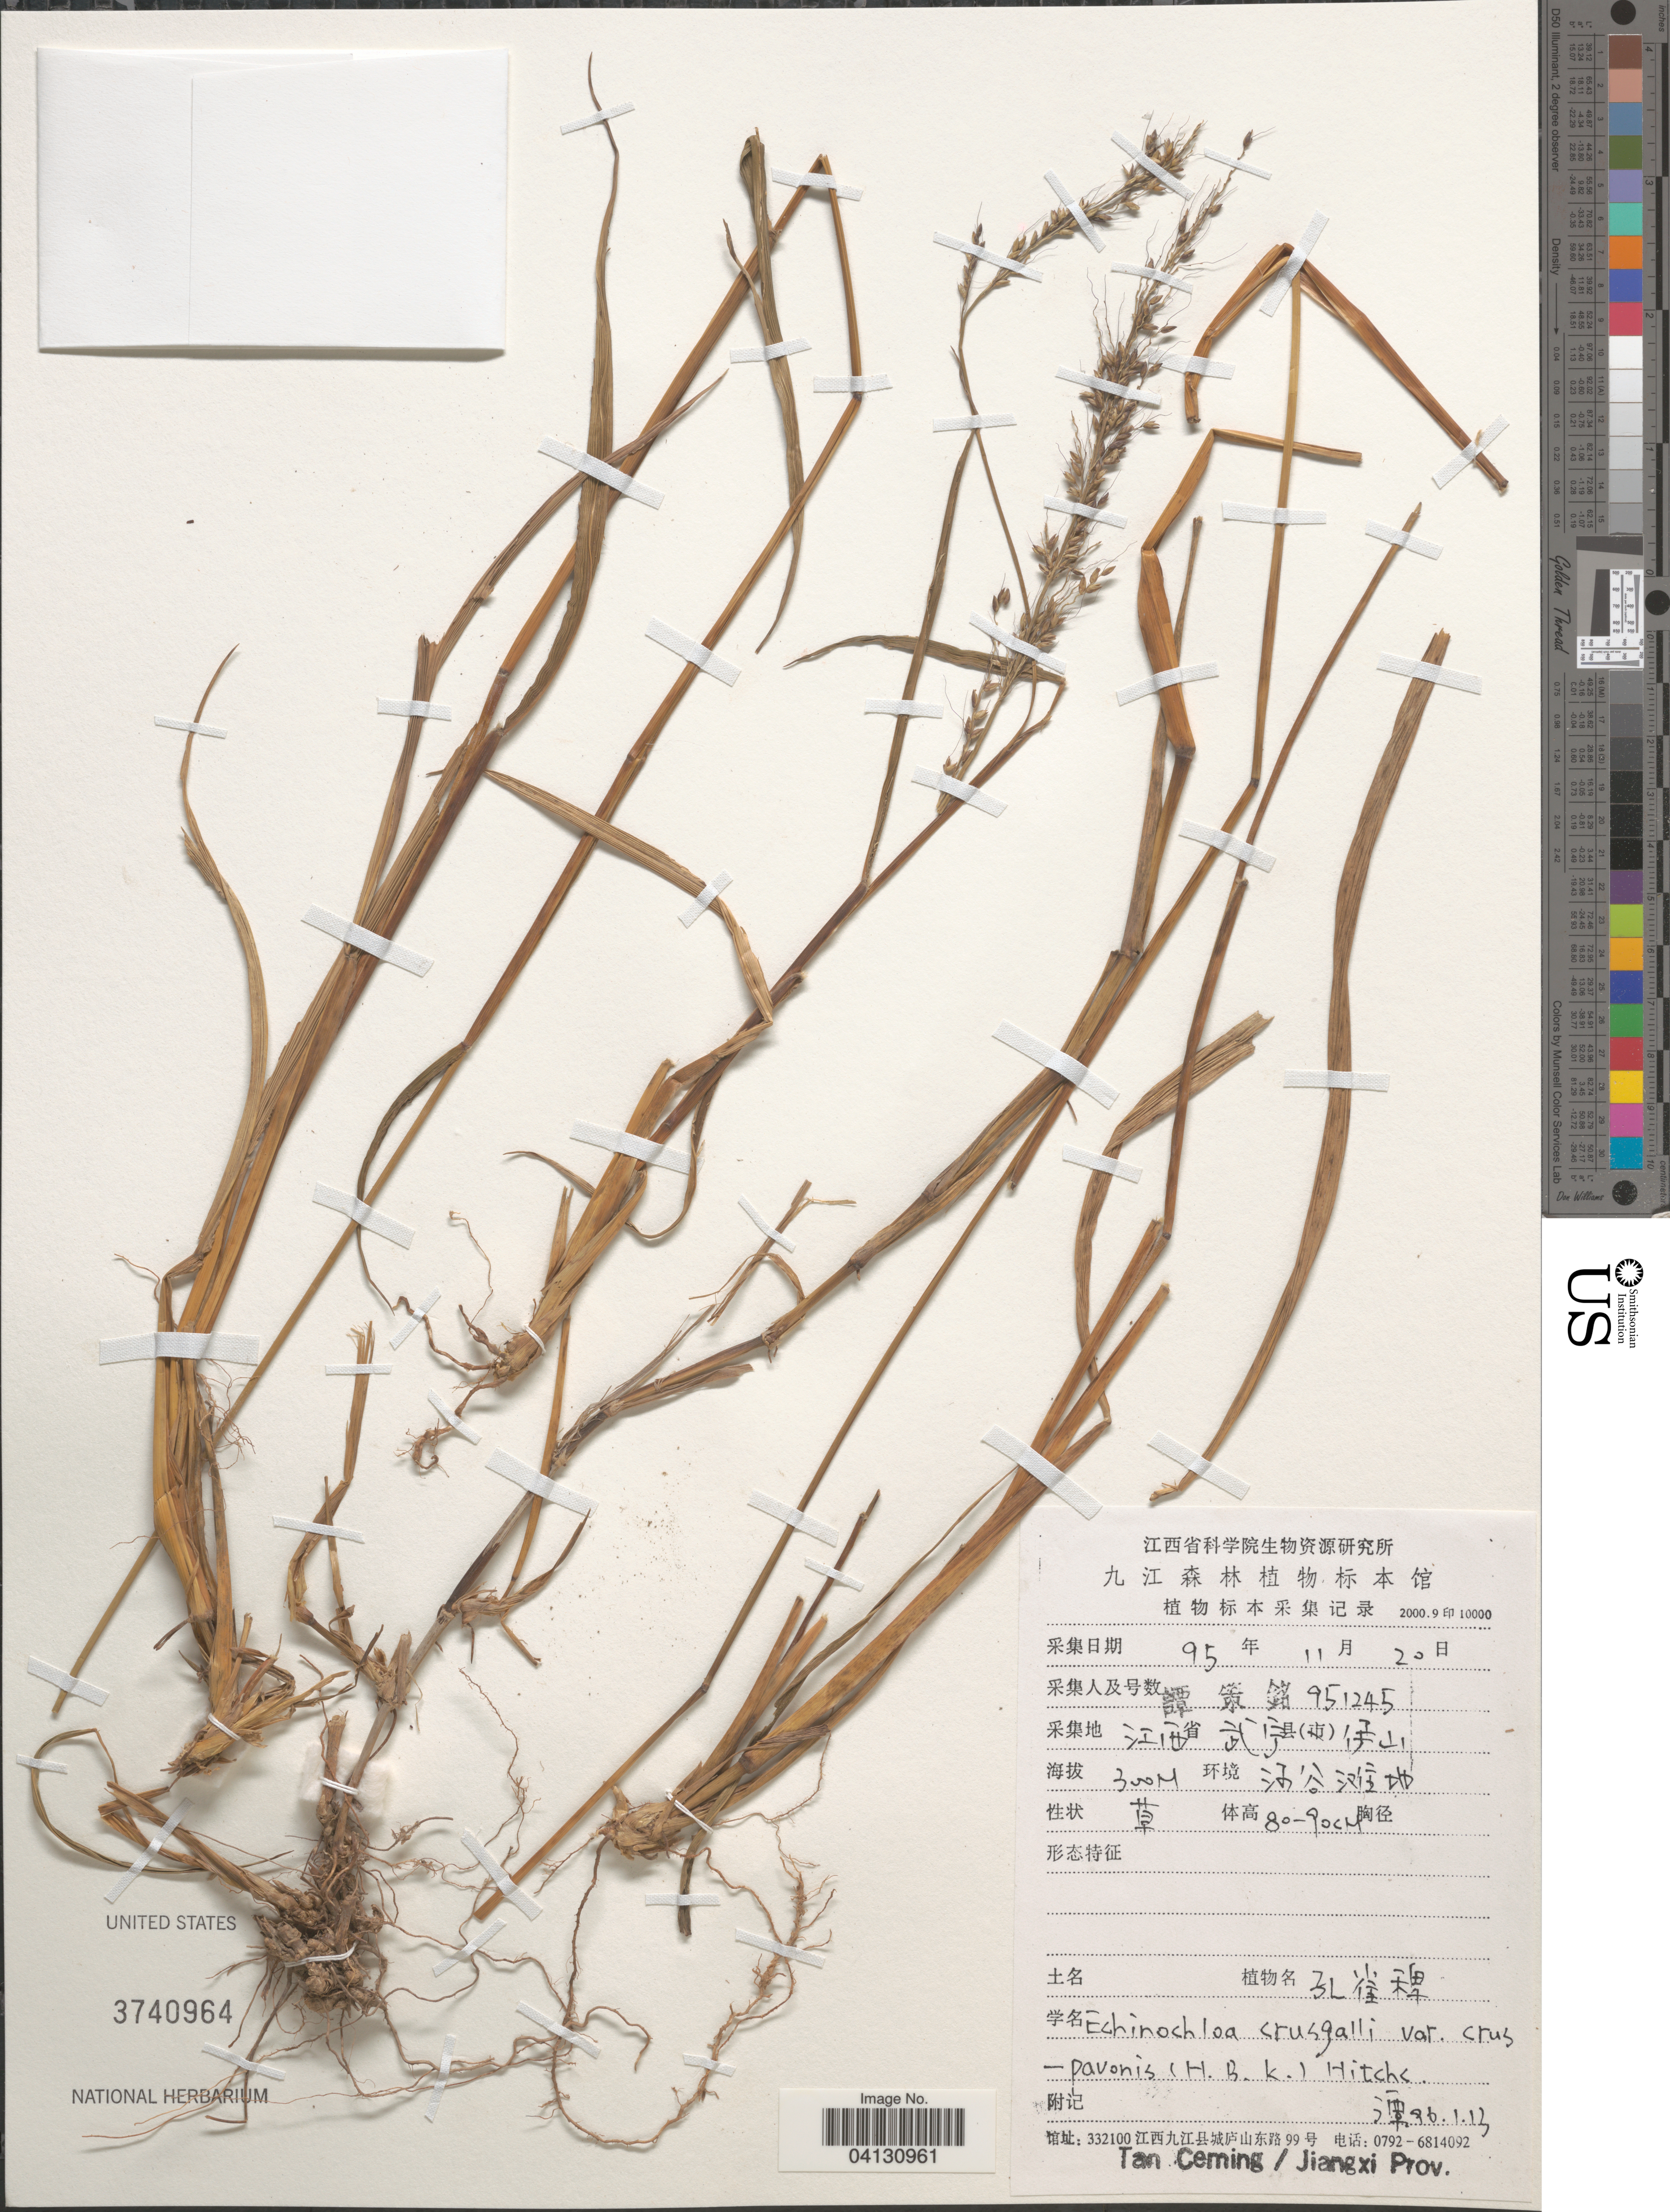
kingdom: Plantae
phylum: Tracheophyta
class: Liliopsida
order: Poales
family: Poaceae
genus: Echinochloa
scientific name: Echinochloa crus-galli var. crus-pavonis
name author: (Kunth) Hitchc.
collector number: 951245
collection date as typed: Transcribed d/m/y: 20/11/95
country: China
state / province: Jiangxi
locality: X. Tan Ceming.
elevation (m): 300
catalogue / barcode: US 3740964